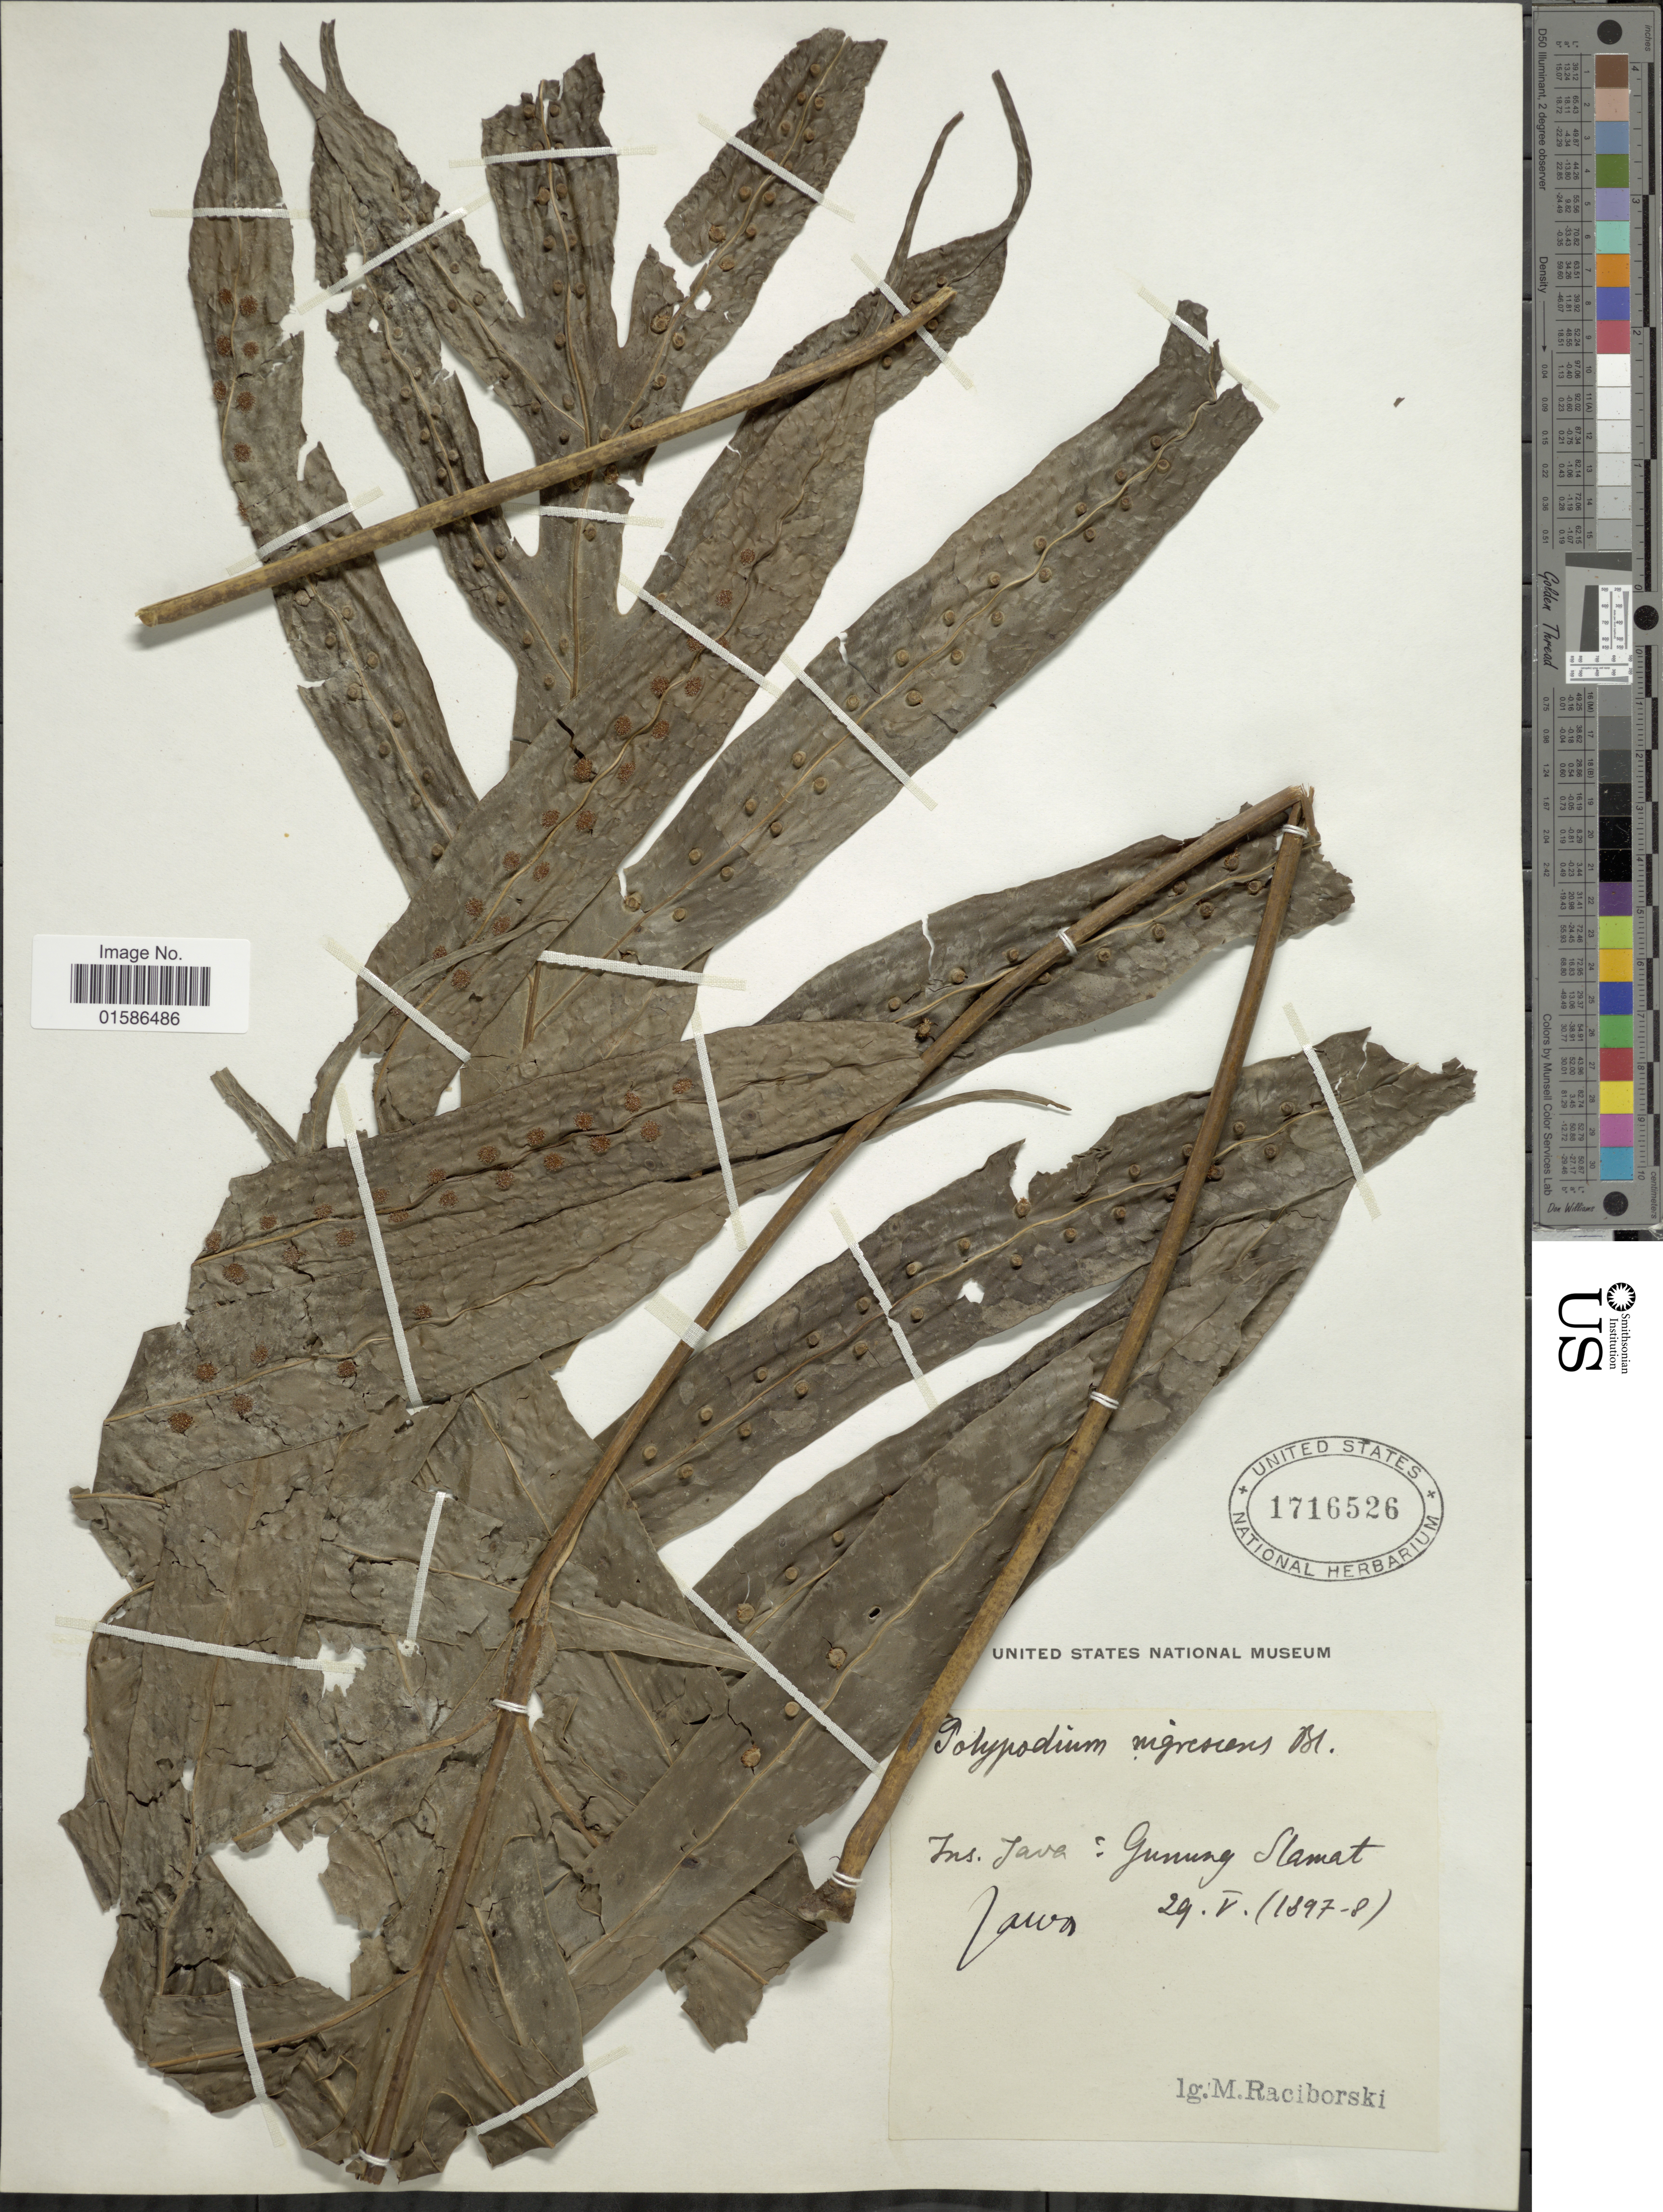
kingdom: Plantae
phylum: Tracheophyta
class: Polypodiopsida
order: Polypodiales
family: Polypodiaceae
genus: Microsorum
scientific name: Microsorum membranifolium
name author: (R. Br.) Ching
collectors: M. Raciborski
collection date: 1897-05-29/1898-05-25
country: Indonesia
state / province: Java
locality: Ins. Java: Gunong Slamat, Jawa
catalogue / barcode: US 1716526